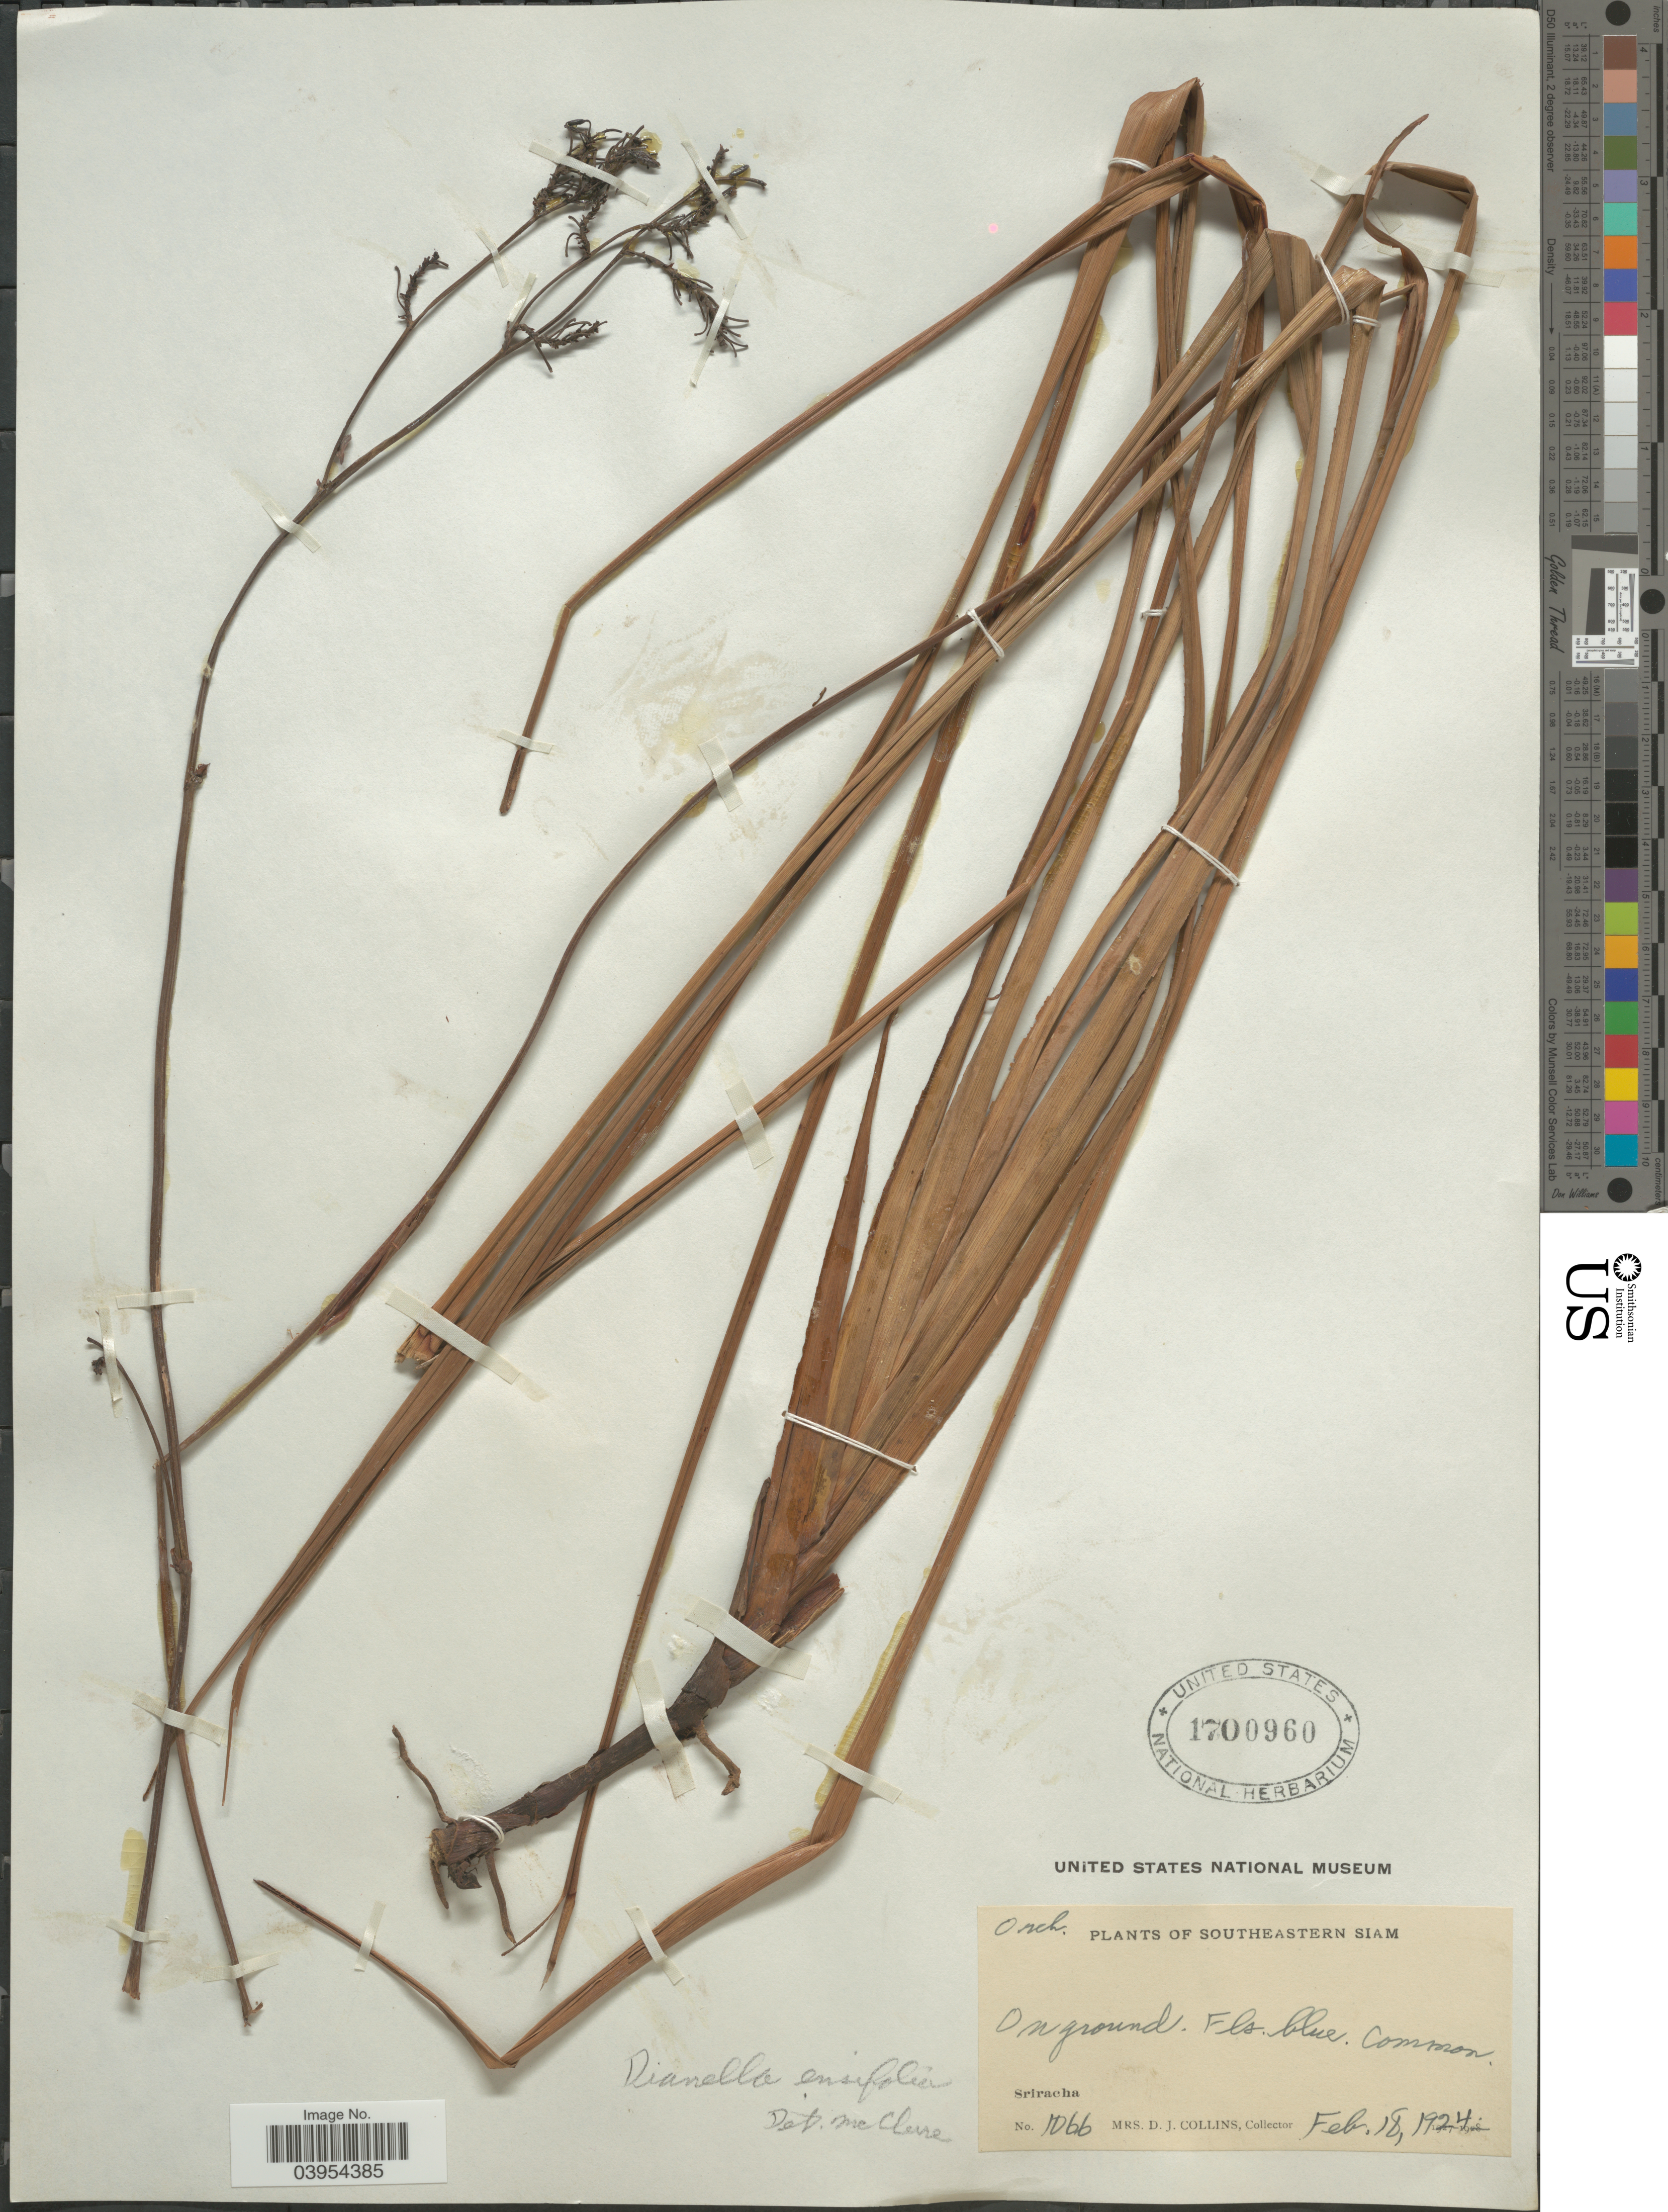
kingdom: Plantae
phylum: Tracheophyta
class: Liliopsida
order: Asparagales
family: Asphodelaceae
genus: Dianella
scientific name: Dianella ensifolia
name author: (L.) DC.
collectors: Mrs. D. J. Collins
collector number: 1066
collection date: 1924-02-18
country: Thailand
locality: Southeastern Siam. Sriracha.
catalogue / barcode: US 1700960